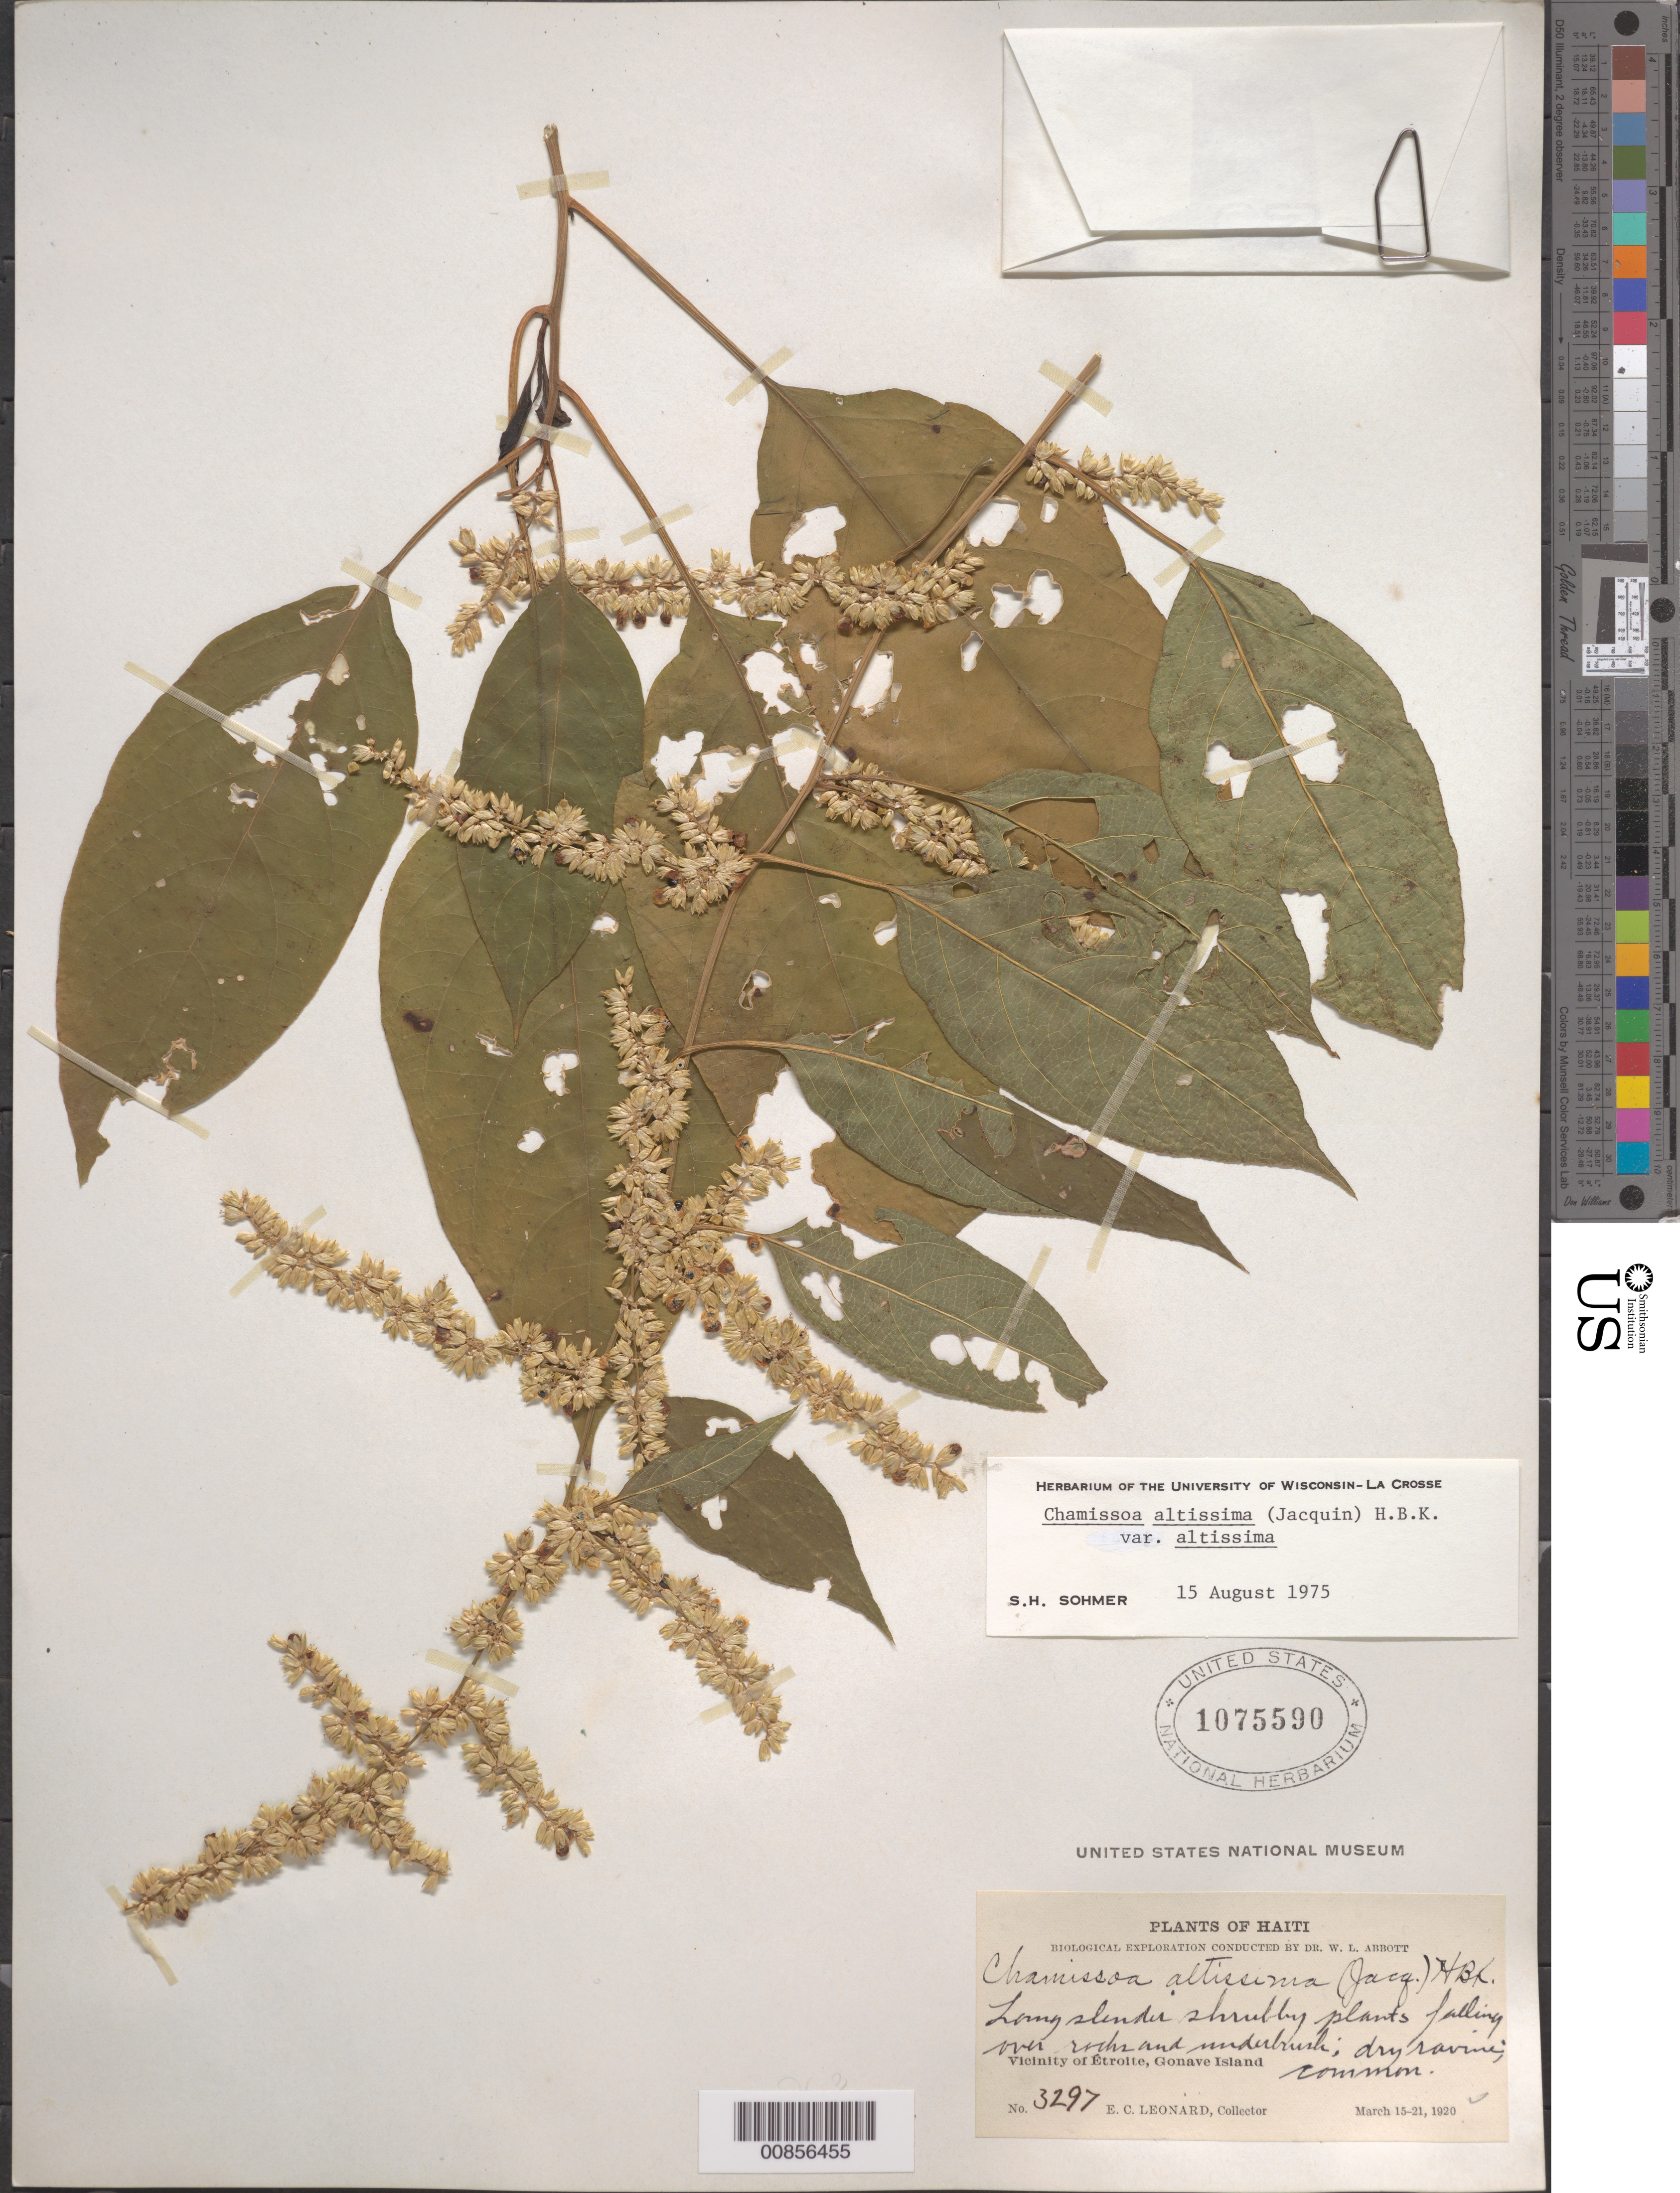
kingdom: Plantae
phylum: Tracheophyta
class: Magnoliopsida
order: Caryophyllales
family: Amaranthaceae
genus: Chamissoa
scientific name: Chamissoa altissima var. altissima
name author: (Jacq.) Kunth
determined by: Sohmer, S. H.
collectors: E. C. Leonard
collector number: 3297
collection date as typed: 15 Mar 1920 to 21 Mar 1920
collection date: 1920-03-15/1920-03-21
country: Haiti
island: Gonave I.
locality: Vicinity of Étroite, Gonave Island.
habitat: Falling over rocks and underbrush; dry ravine.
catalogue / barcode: US 1075590